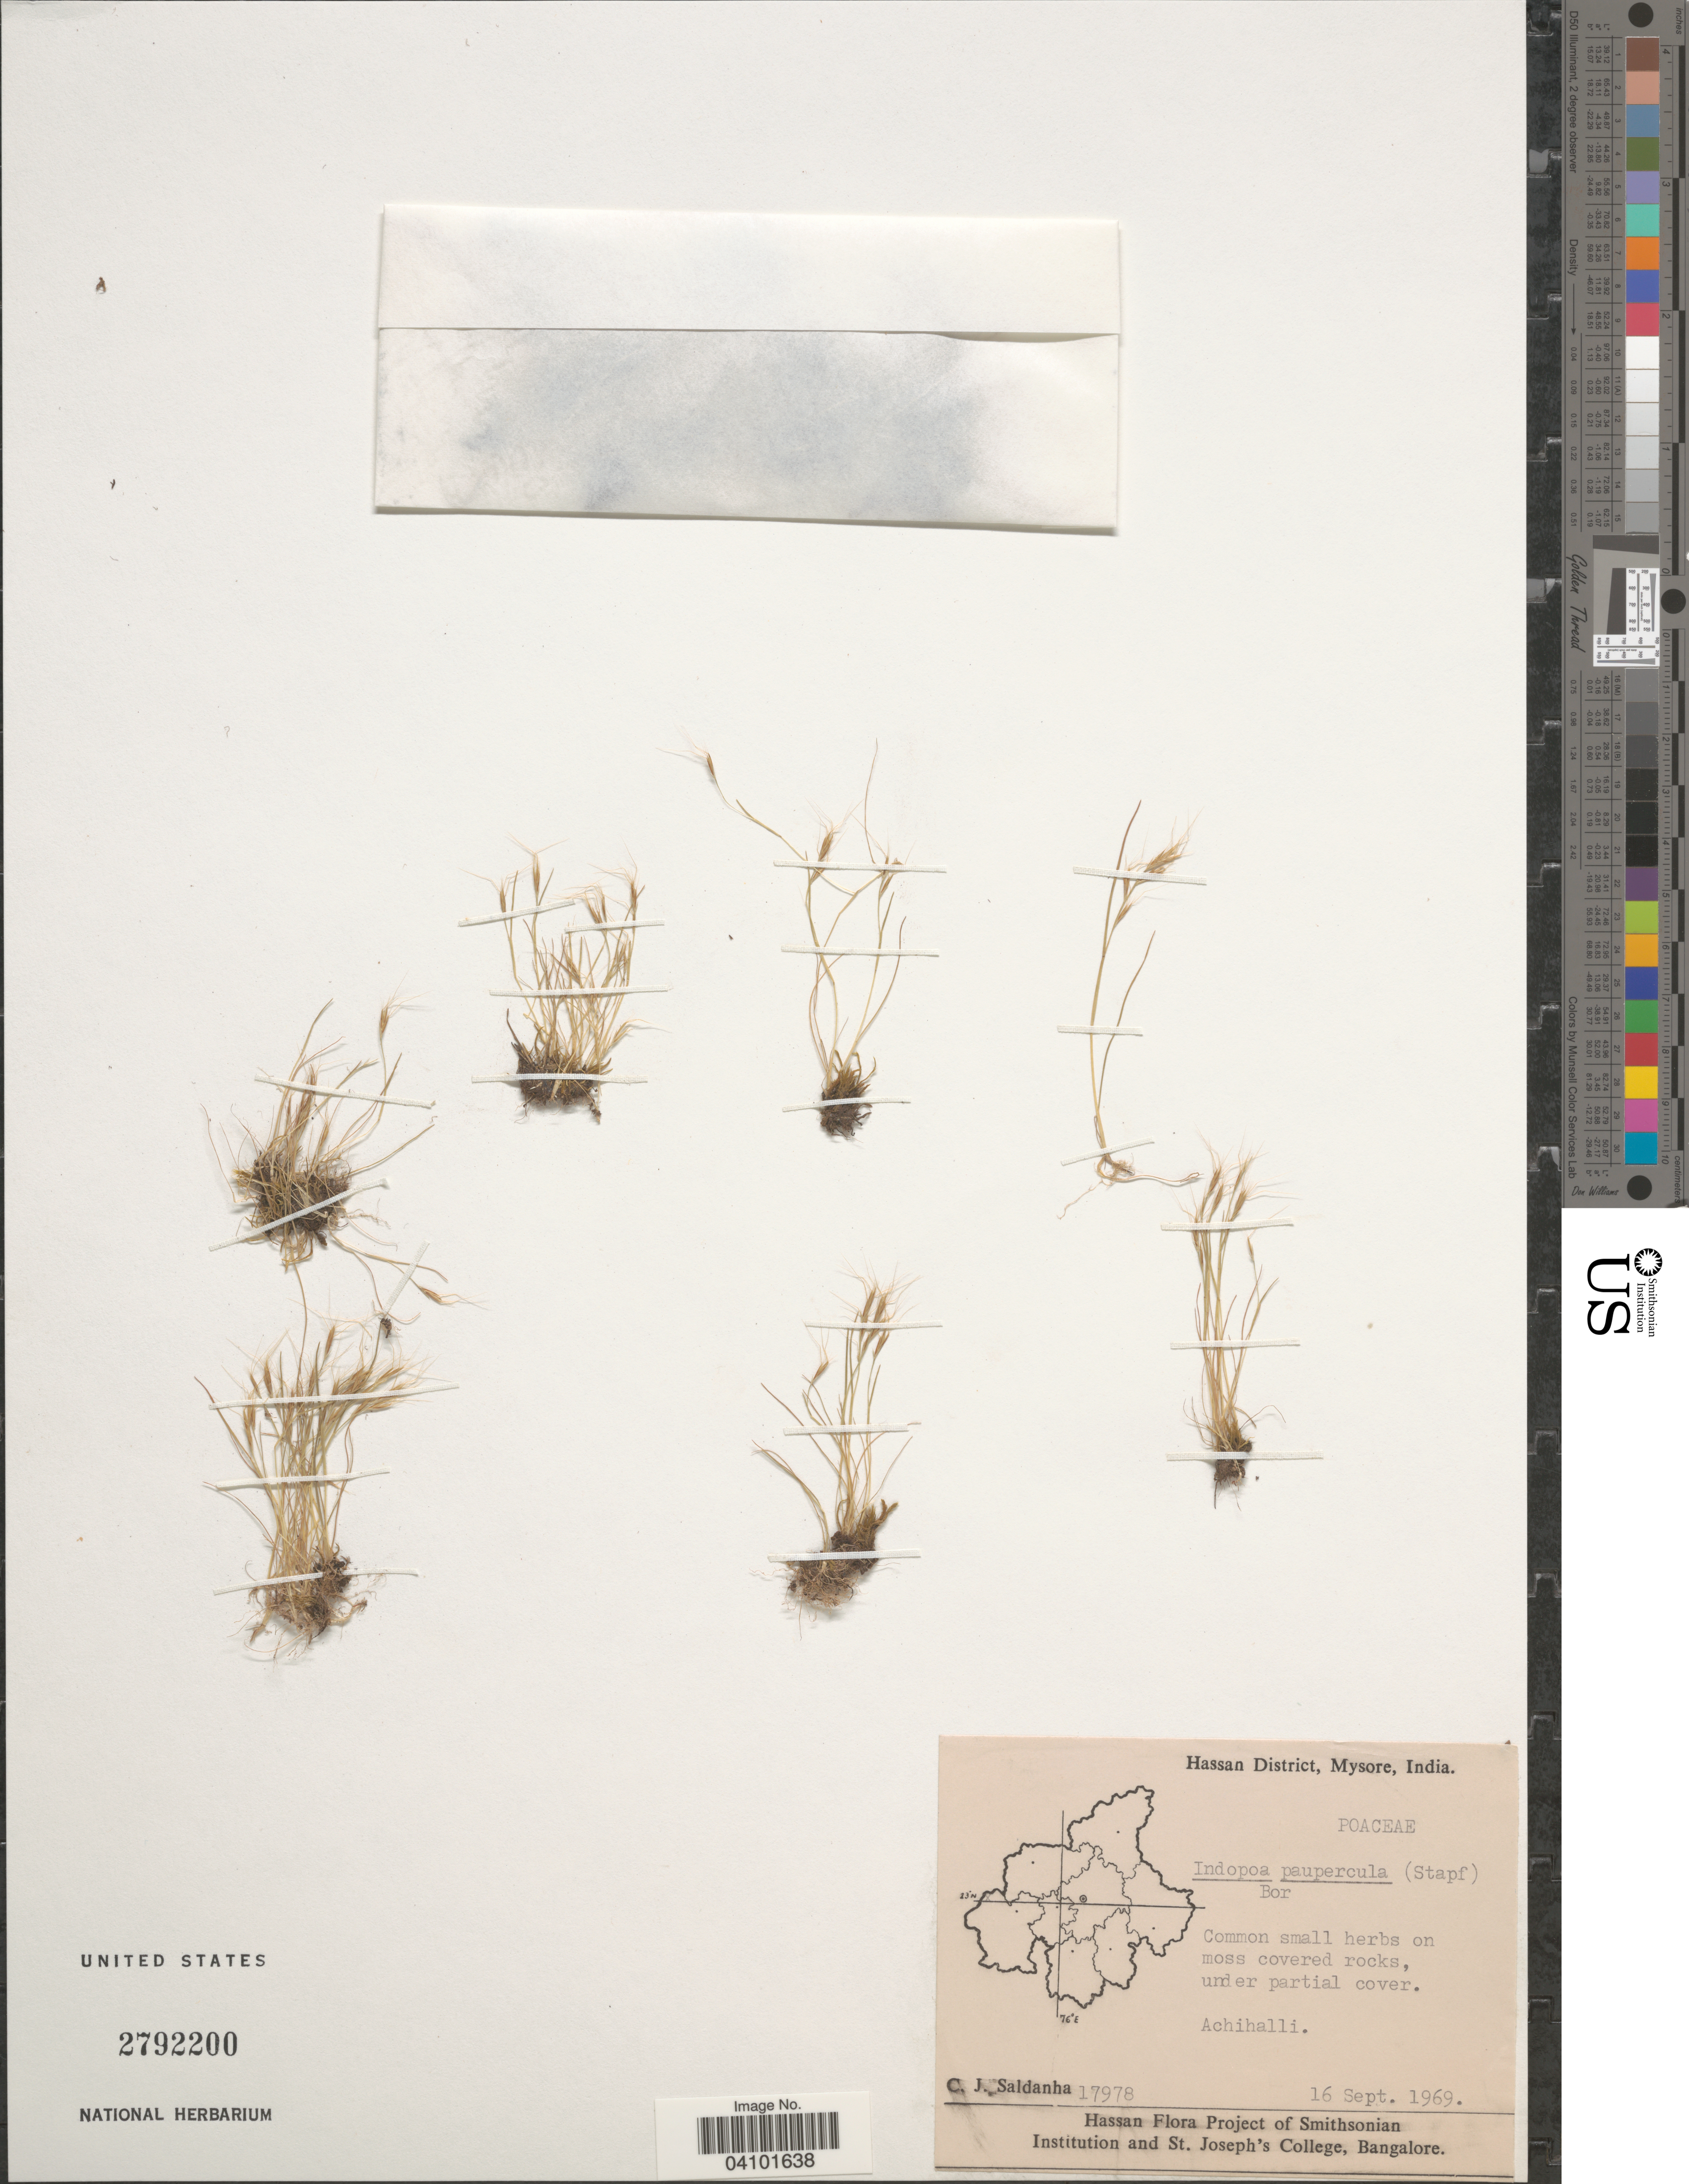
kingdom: Plantae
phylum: Tracheophyta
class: Liliopsida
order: Poales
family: Poaceae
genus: Indopoa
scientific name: Indopoa paupercula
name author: Bor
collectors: C. J. Saldanha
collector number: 17978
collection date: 1969-09-16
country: India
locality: Hassan District, Mysore. Achihalli.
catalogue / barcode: US 2792200